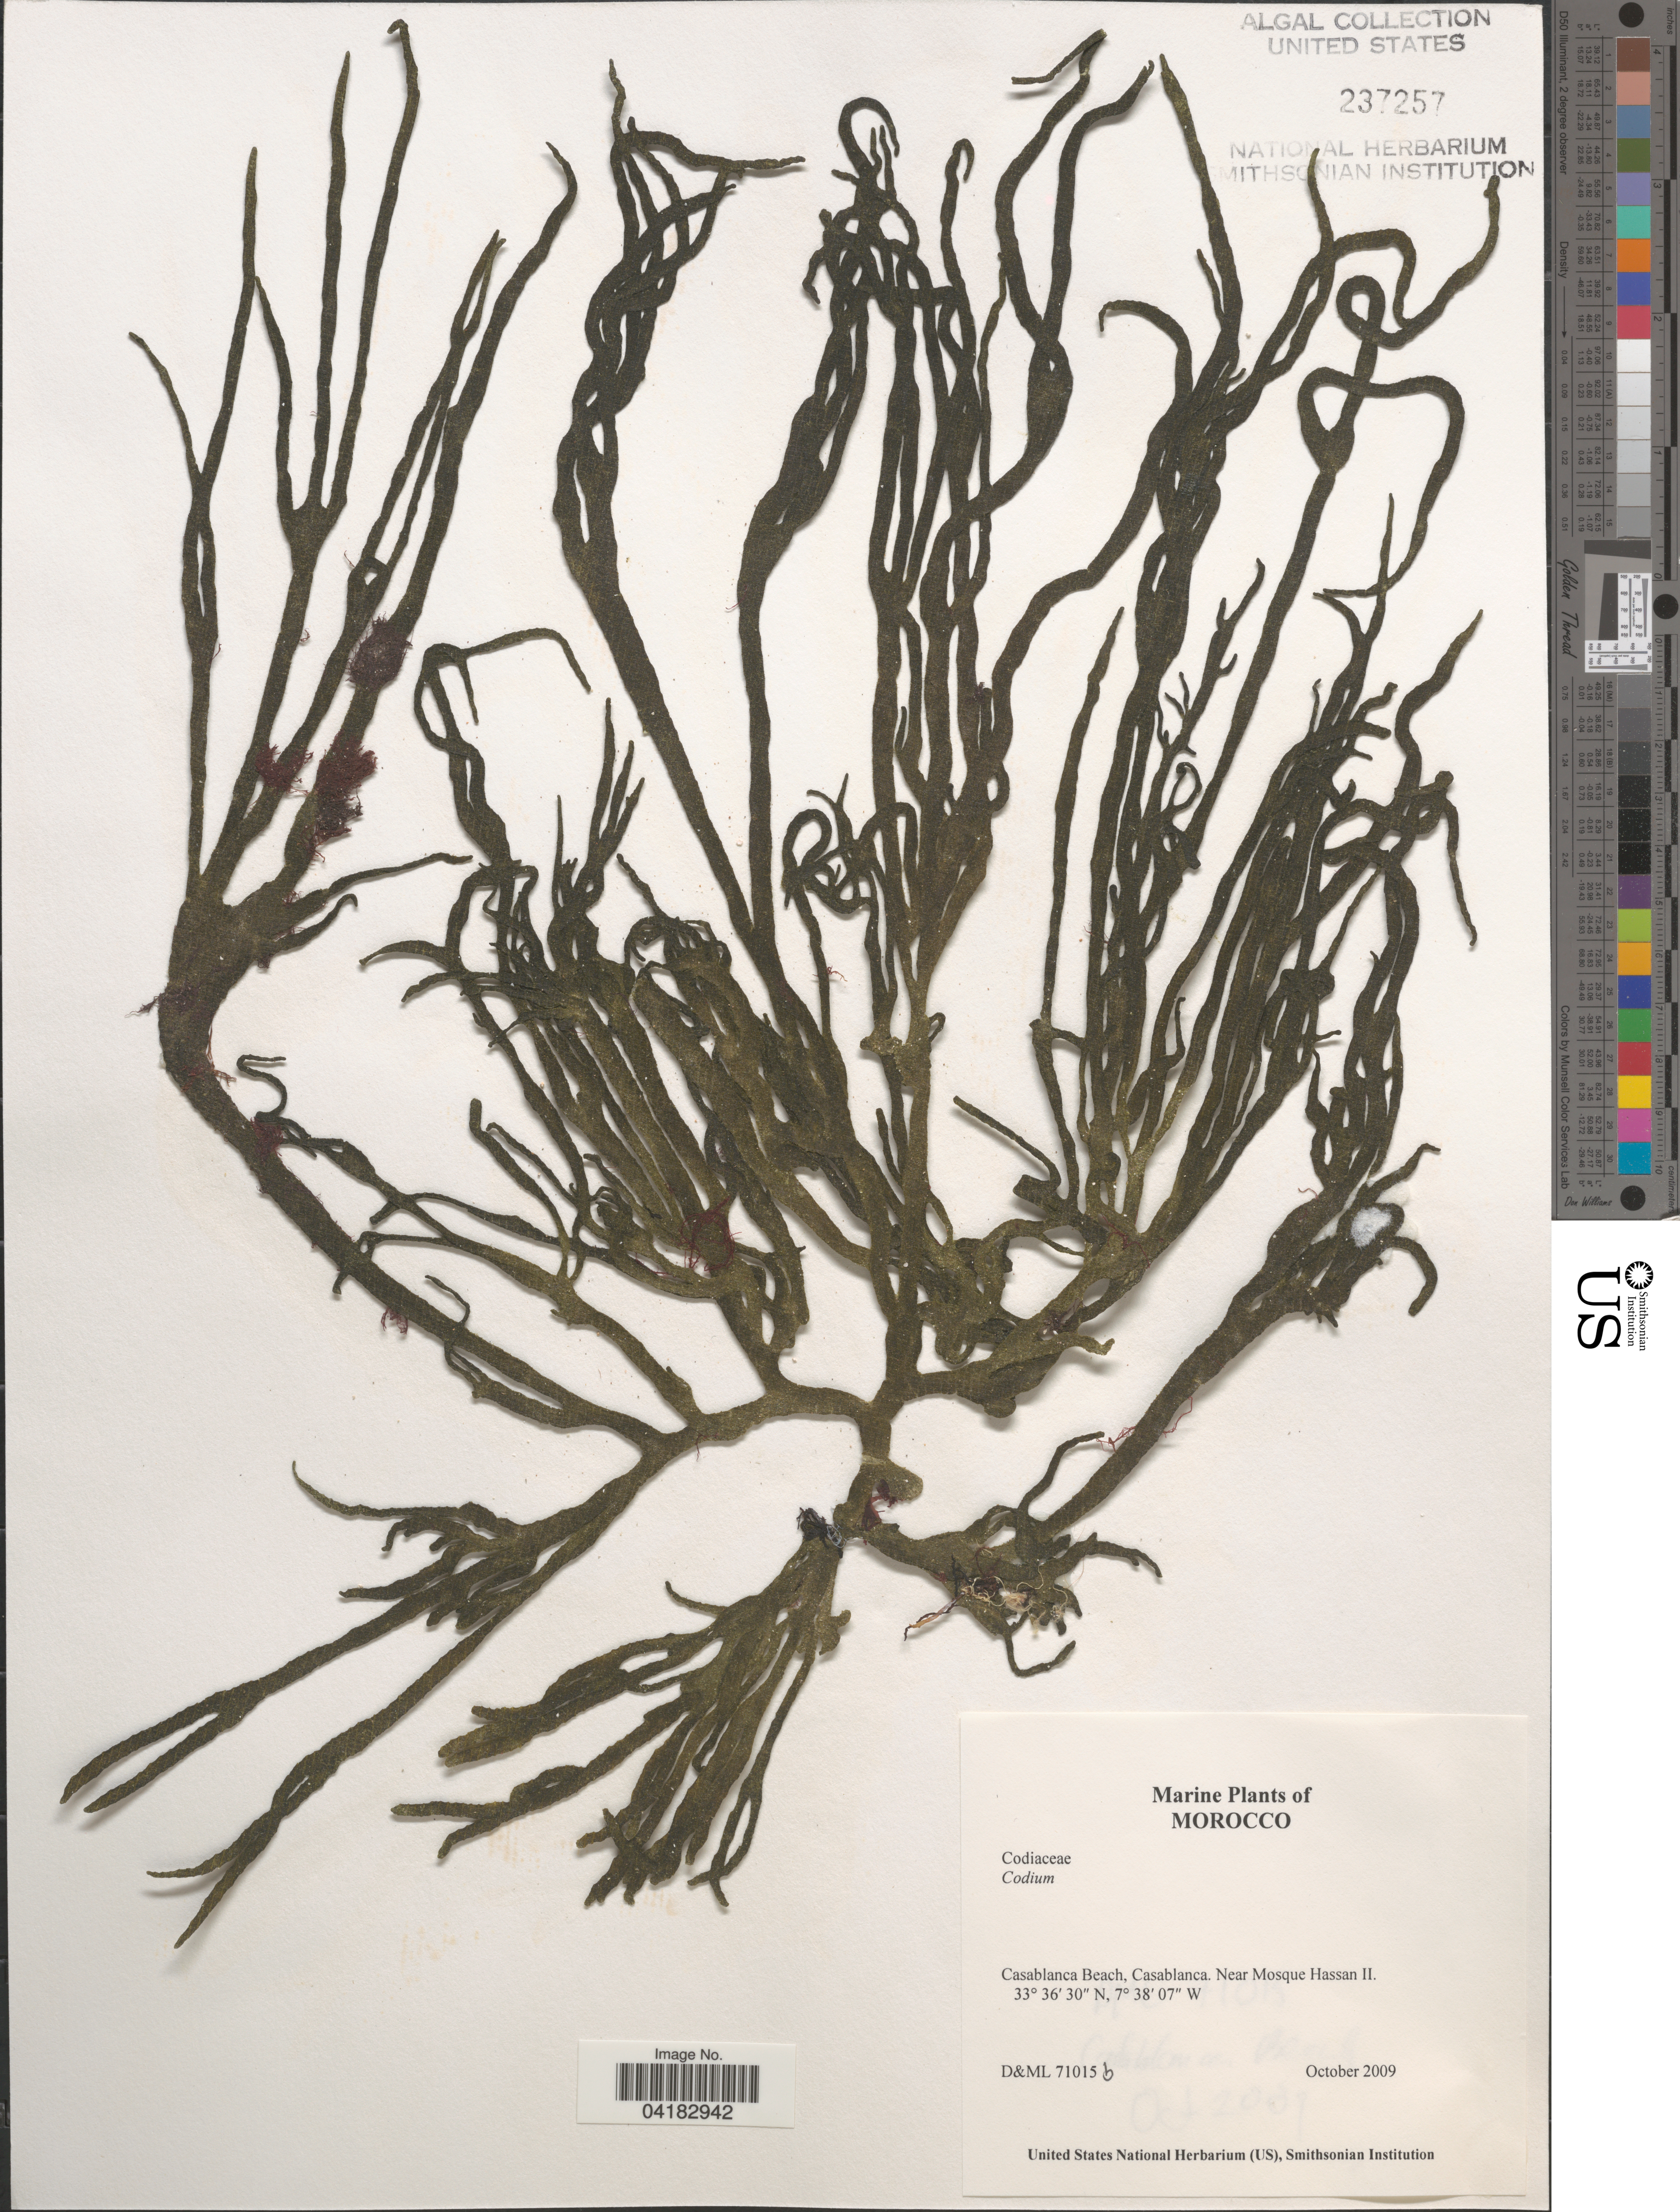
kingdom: Plantae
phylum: Chlorophyta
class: Ulvophyceae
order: Bryopsidales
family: Codiaceae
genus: Codium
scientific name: Codium sp.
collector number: D&ML71015b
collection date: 2009-10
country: Morocco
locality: Casablanca Beach, Casablanca. Near Mosque Hassan II.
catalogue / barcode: US 237257